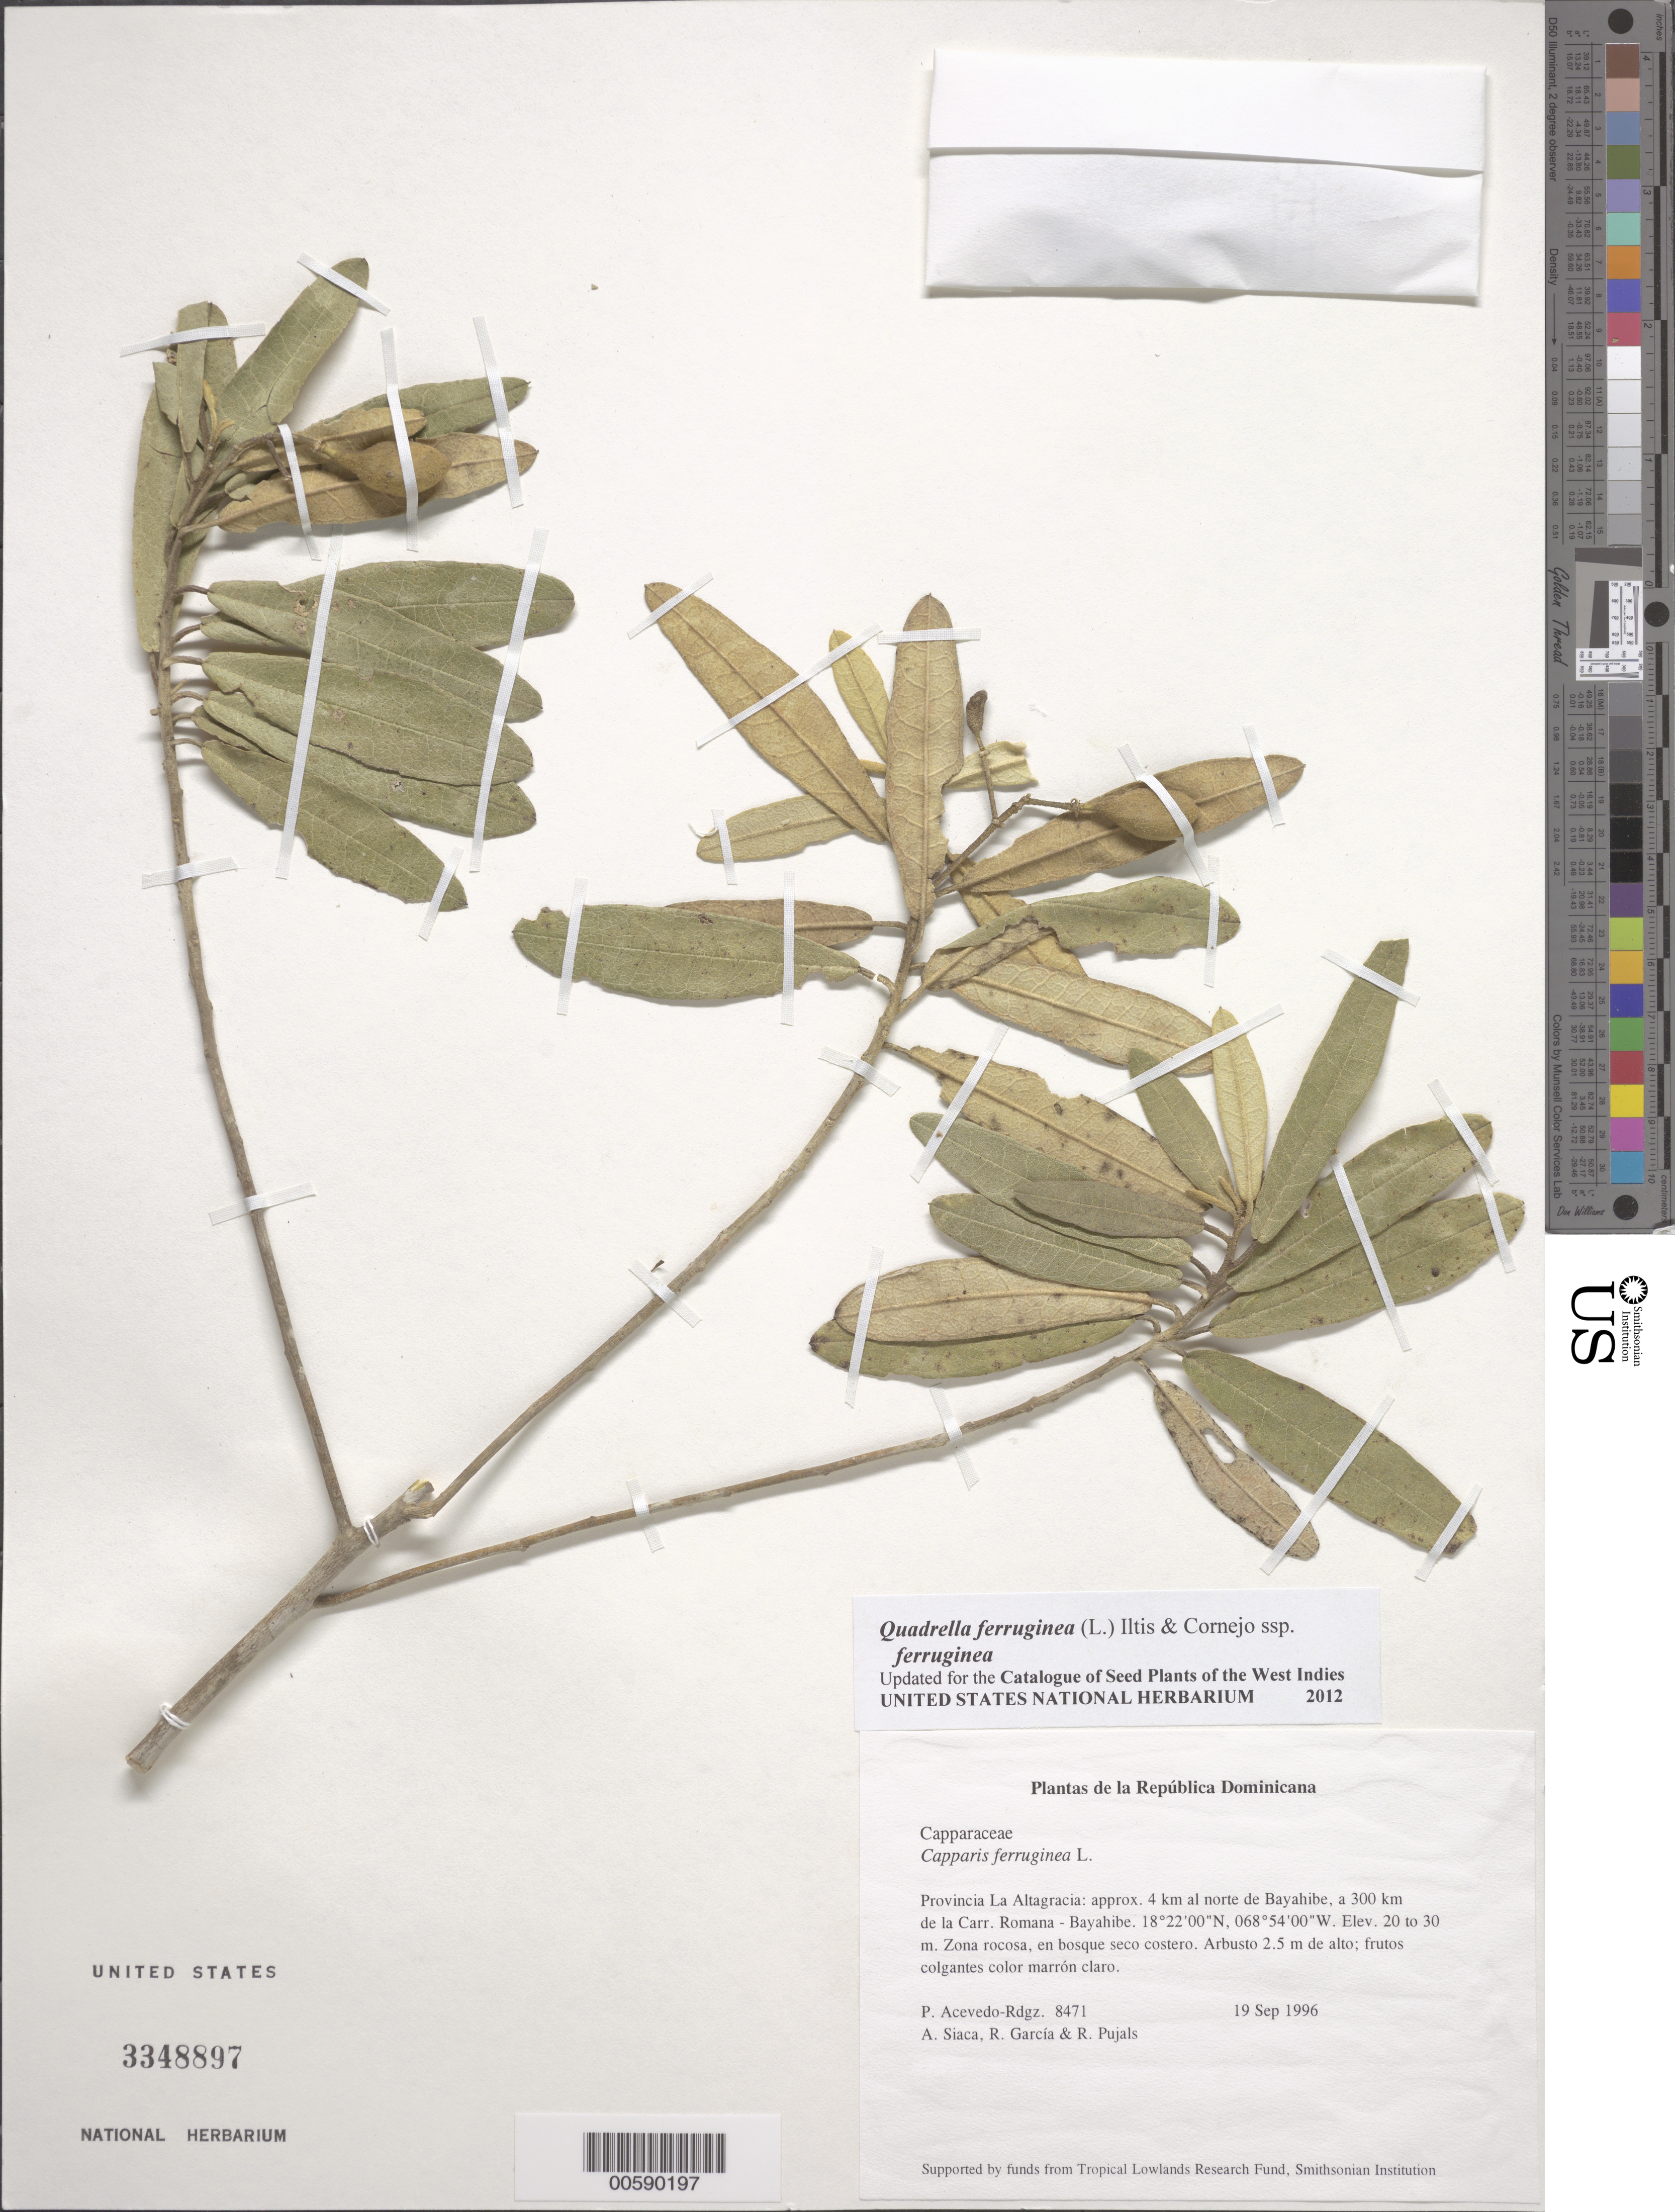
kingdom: Plantae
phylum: Tracheophyta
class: Magnoliopsida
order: Brassicales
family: Capparaceae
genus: Quadrella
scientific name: Quadrella ferruginea subsp. ferruginea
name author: (L.) Cornejo & Iltis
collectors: P. Acevedo-Rodr., A. Siaca, R. G. García & R. Pujals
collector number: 8471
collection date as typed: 19 Sep 1996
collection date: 1996-09-19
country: Dominican Republic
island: Hispaniola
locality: Provincia La Altagracia: approx. 4 km al norte de Bayahibe, a 300 km de la Carr. Romana - Bayahibe.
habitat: Zona rocosa, en bosqueseco costero.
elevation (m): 20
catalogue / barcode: US 3348897